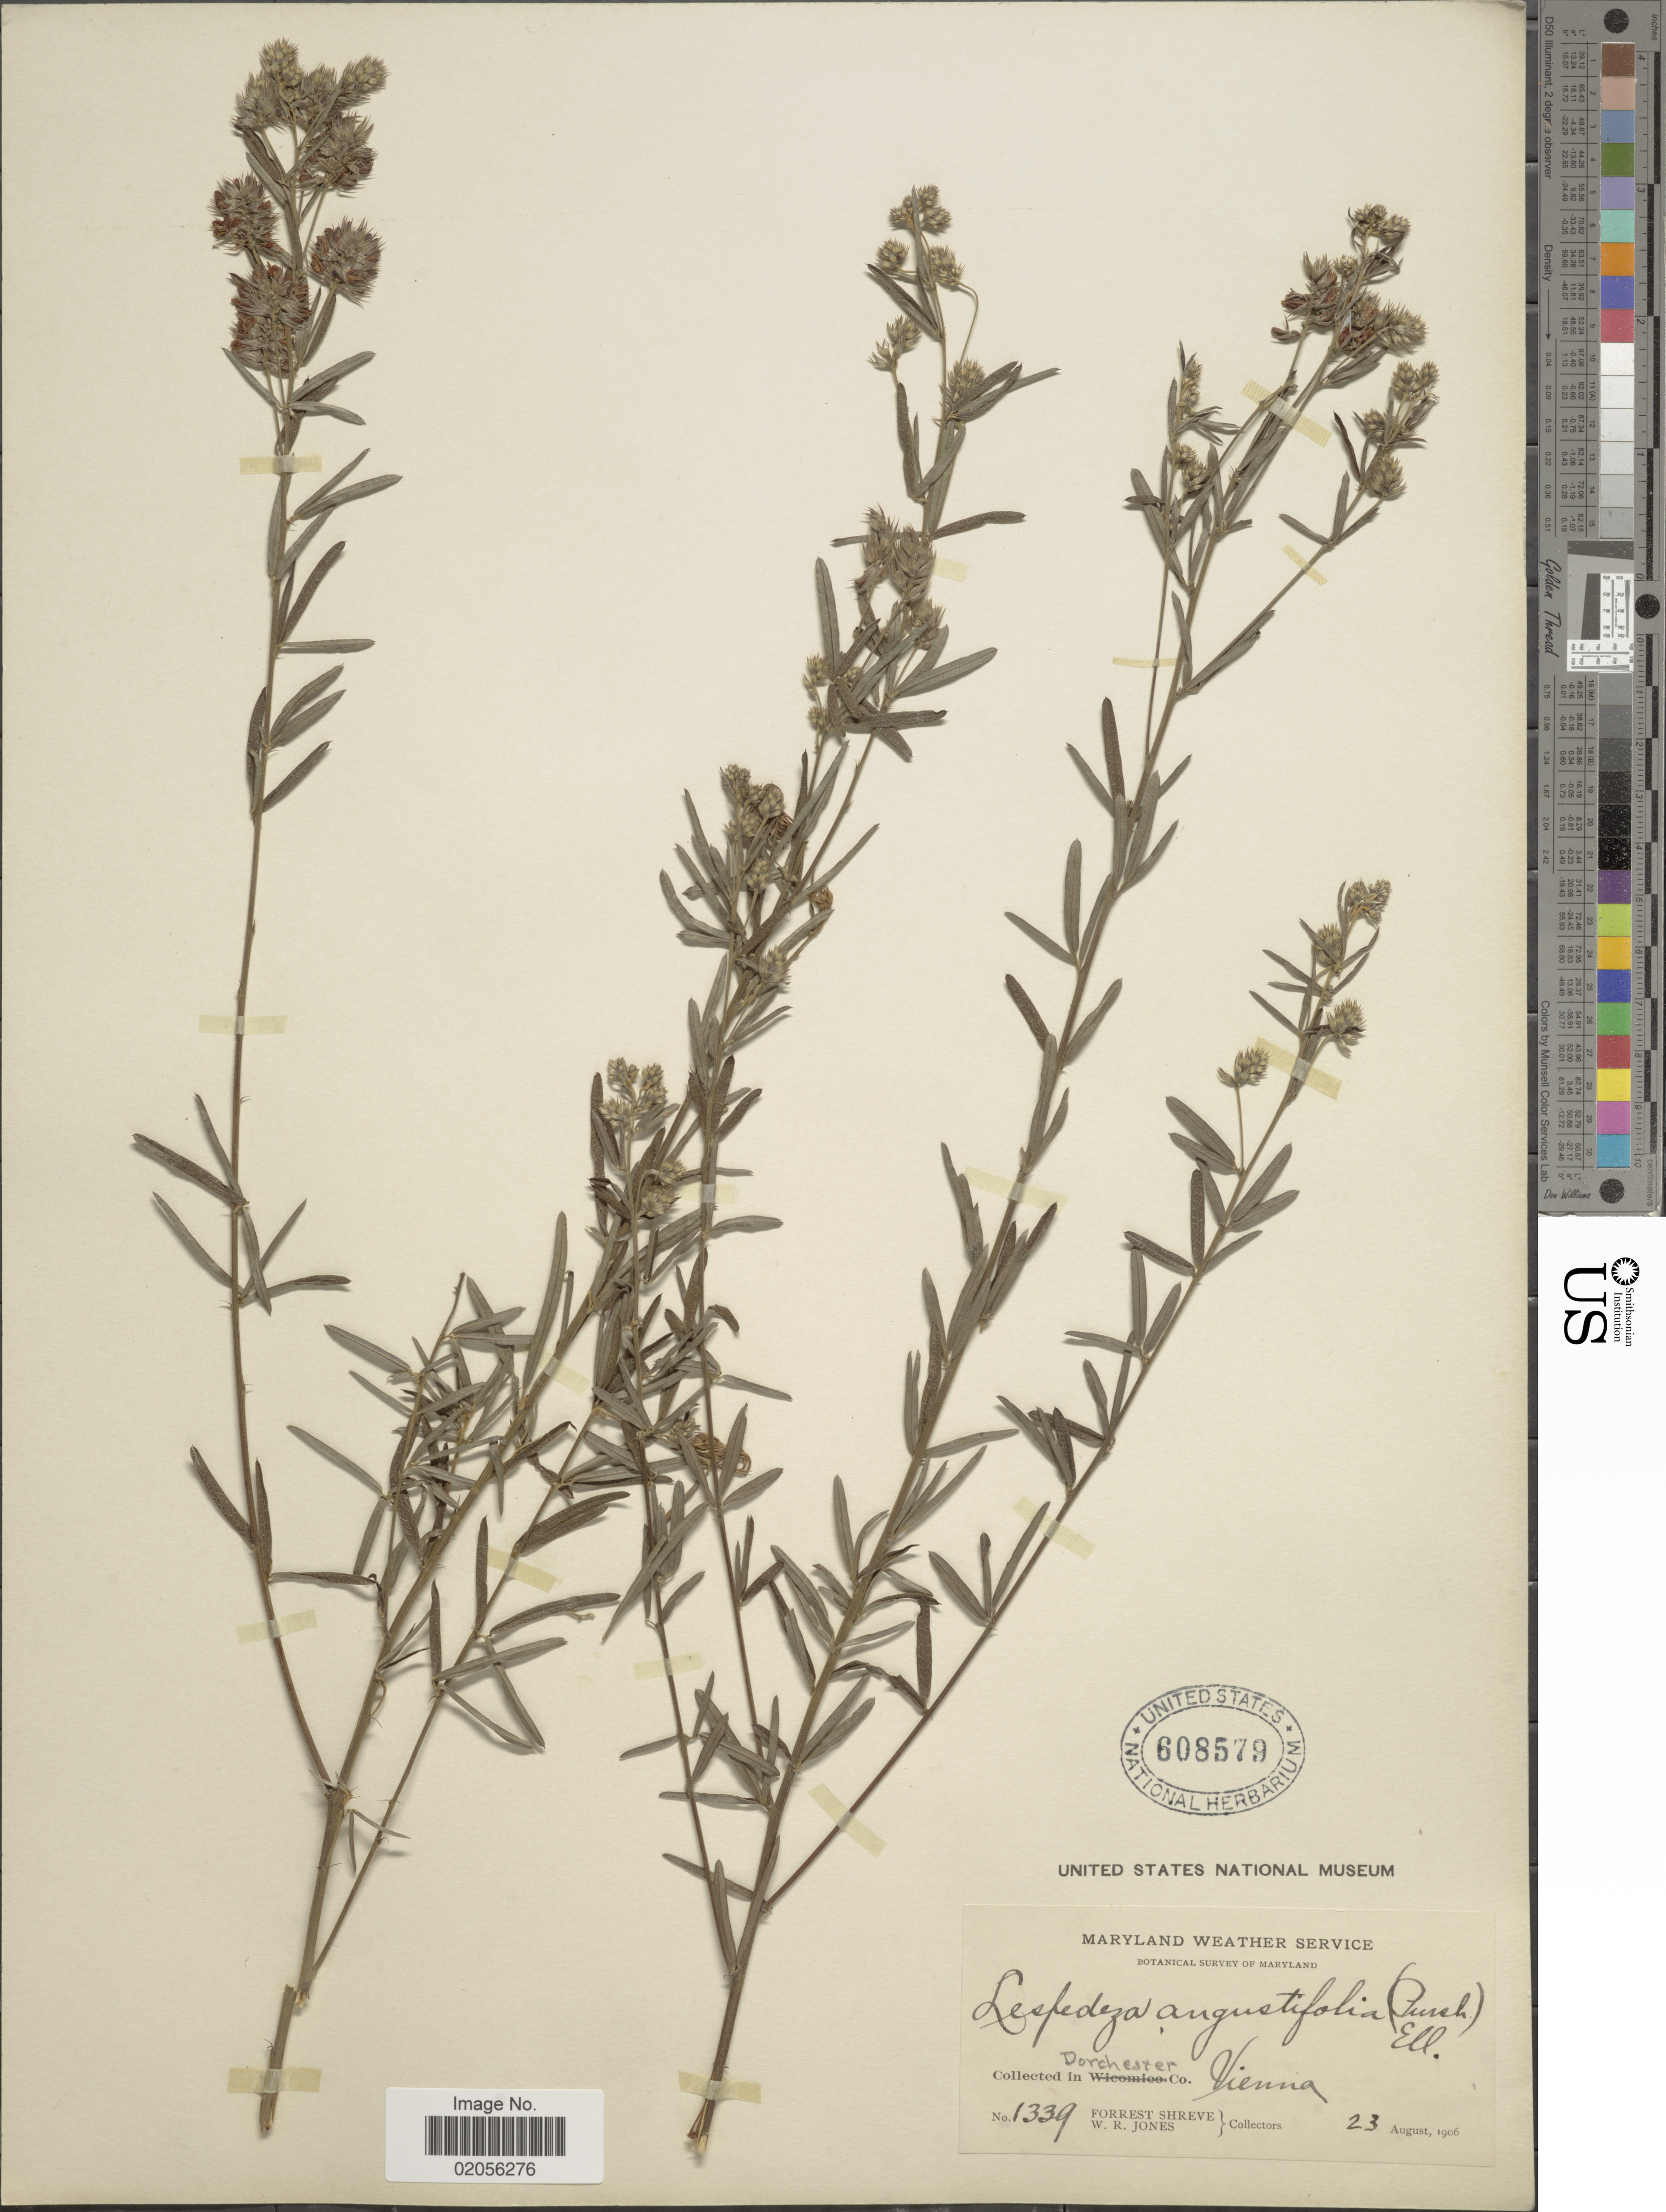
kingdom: Plantae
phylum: Tracheophyta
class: Magnoliopsida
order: Fabales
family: Fabaceae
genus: Lespedeza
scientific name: Lespedeza angustifolia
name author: (Pursh) Elliott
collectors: F. Shreve & W. R. Jones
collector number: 1339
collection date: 1906-08-23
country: United States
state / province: Maryland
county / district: Dorchester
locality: Dorchester Co. Vienna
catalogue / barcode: US 608579